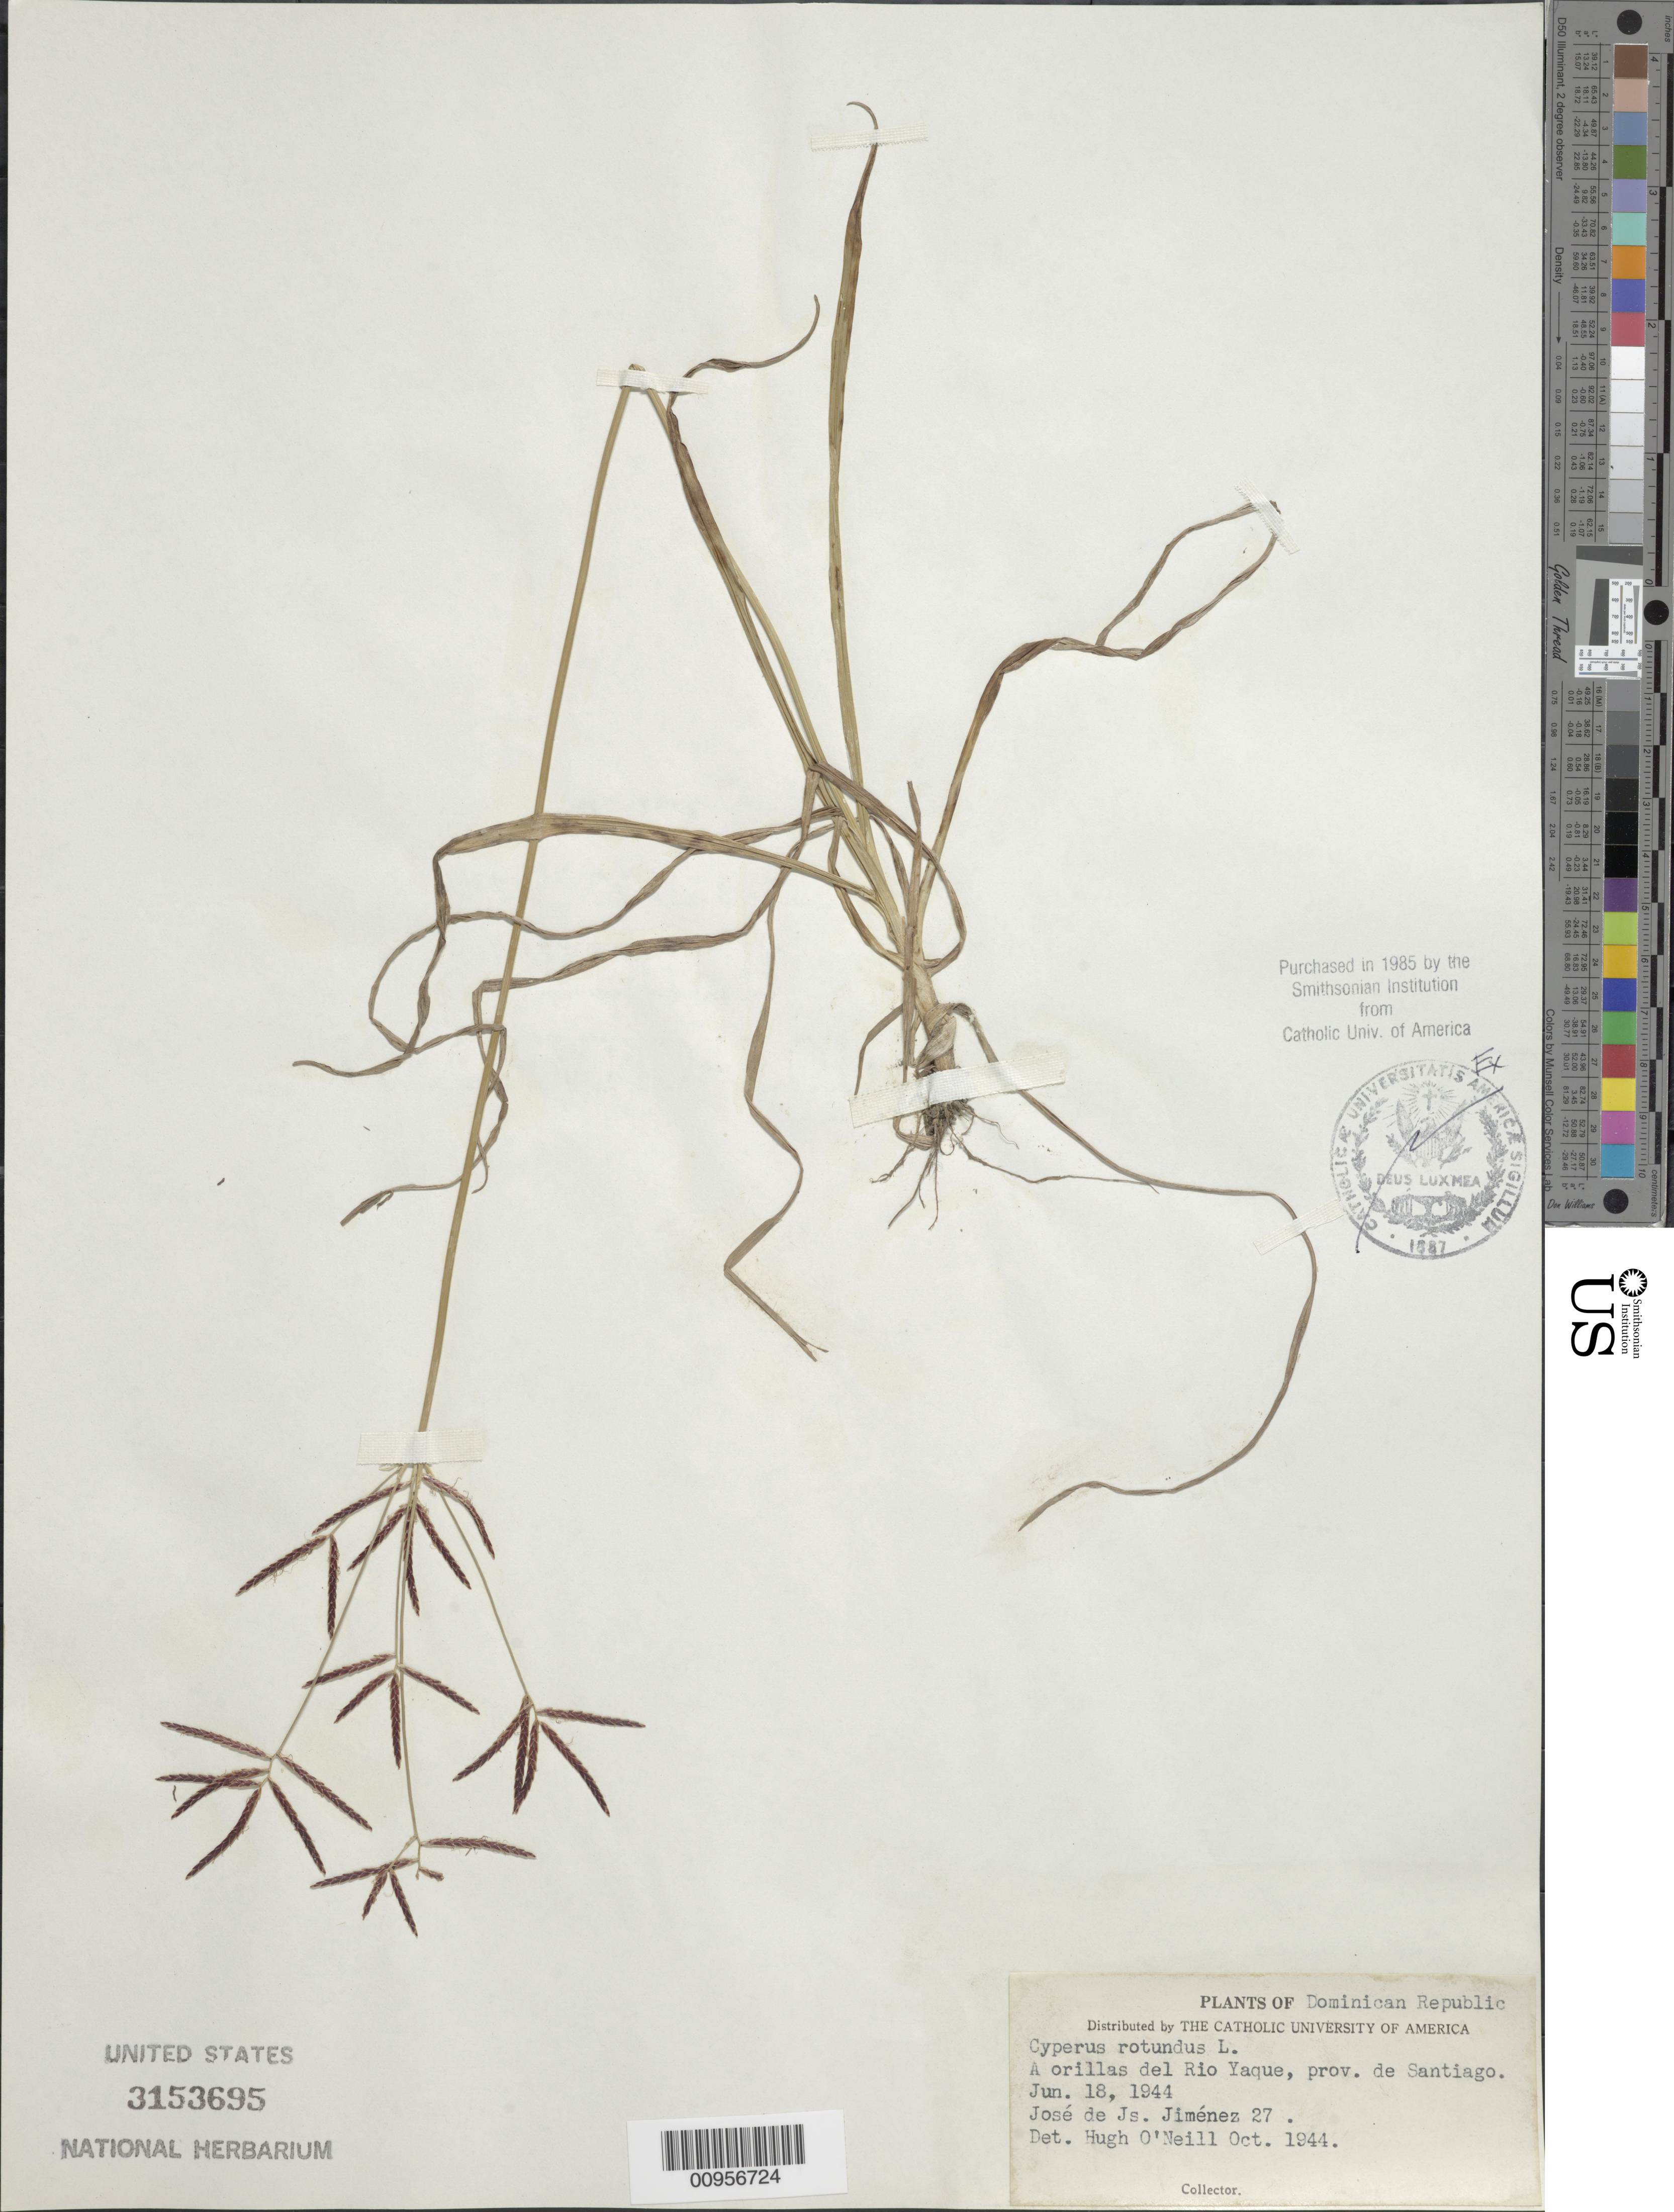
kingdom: Plantae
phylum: Tracheophyta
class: Liliopsida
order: Poales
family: Cyperaceae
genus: Cyperus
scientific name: Cyperus rotundus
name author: L.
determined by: O'Neill, Hugh T.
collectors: J. J. Jiménez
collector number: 27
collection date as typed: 18 Jun 1944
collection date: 1944-06-18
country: Dominican Republic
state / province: Santiago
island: Hispaniola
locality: A orillas del Rio Yaque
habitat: A orillas del rio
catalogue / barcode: US 3153695